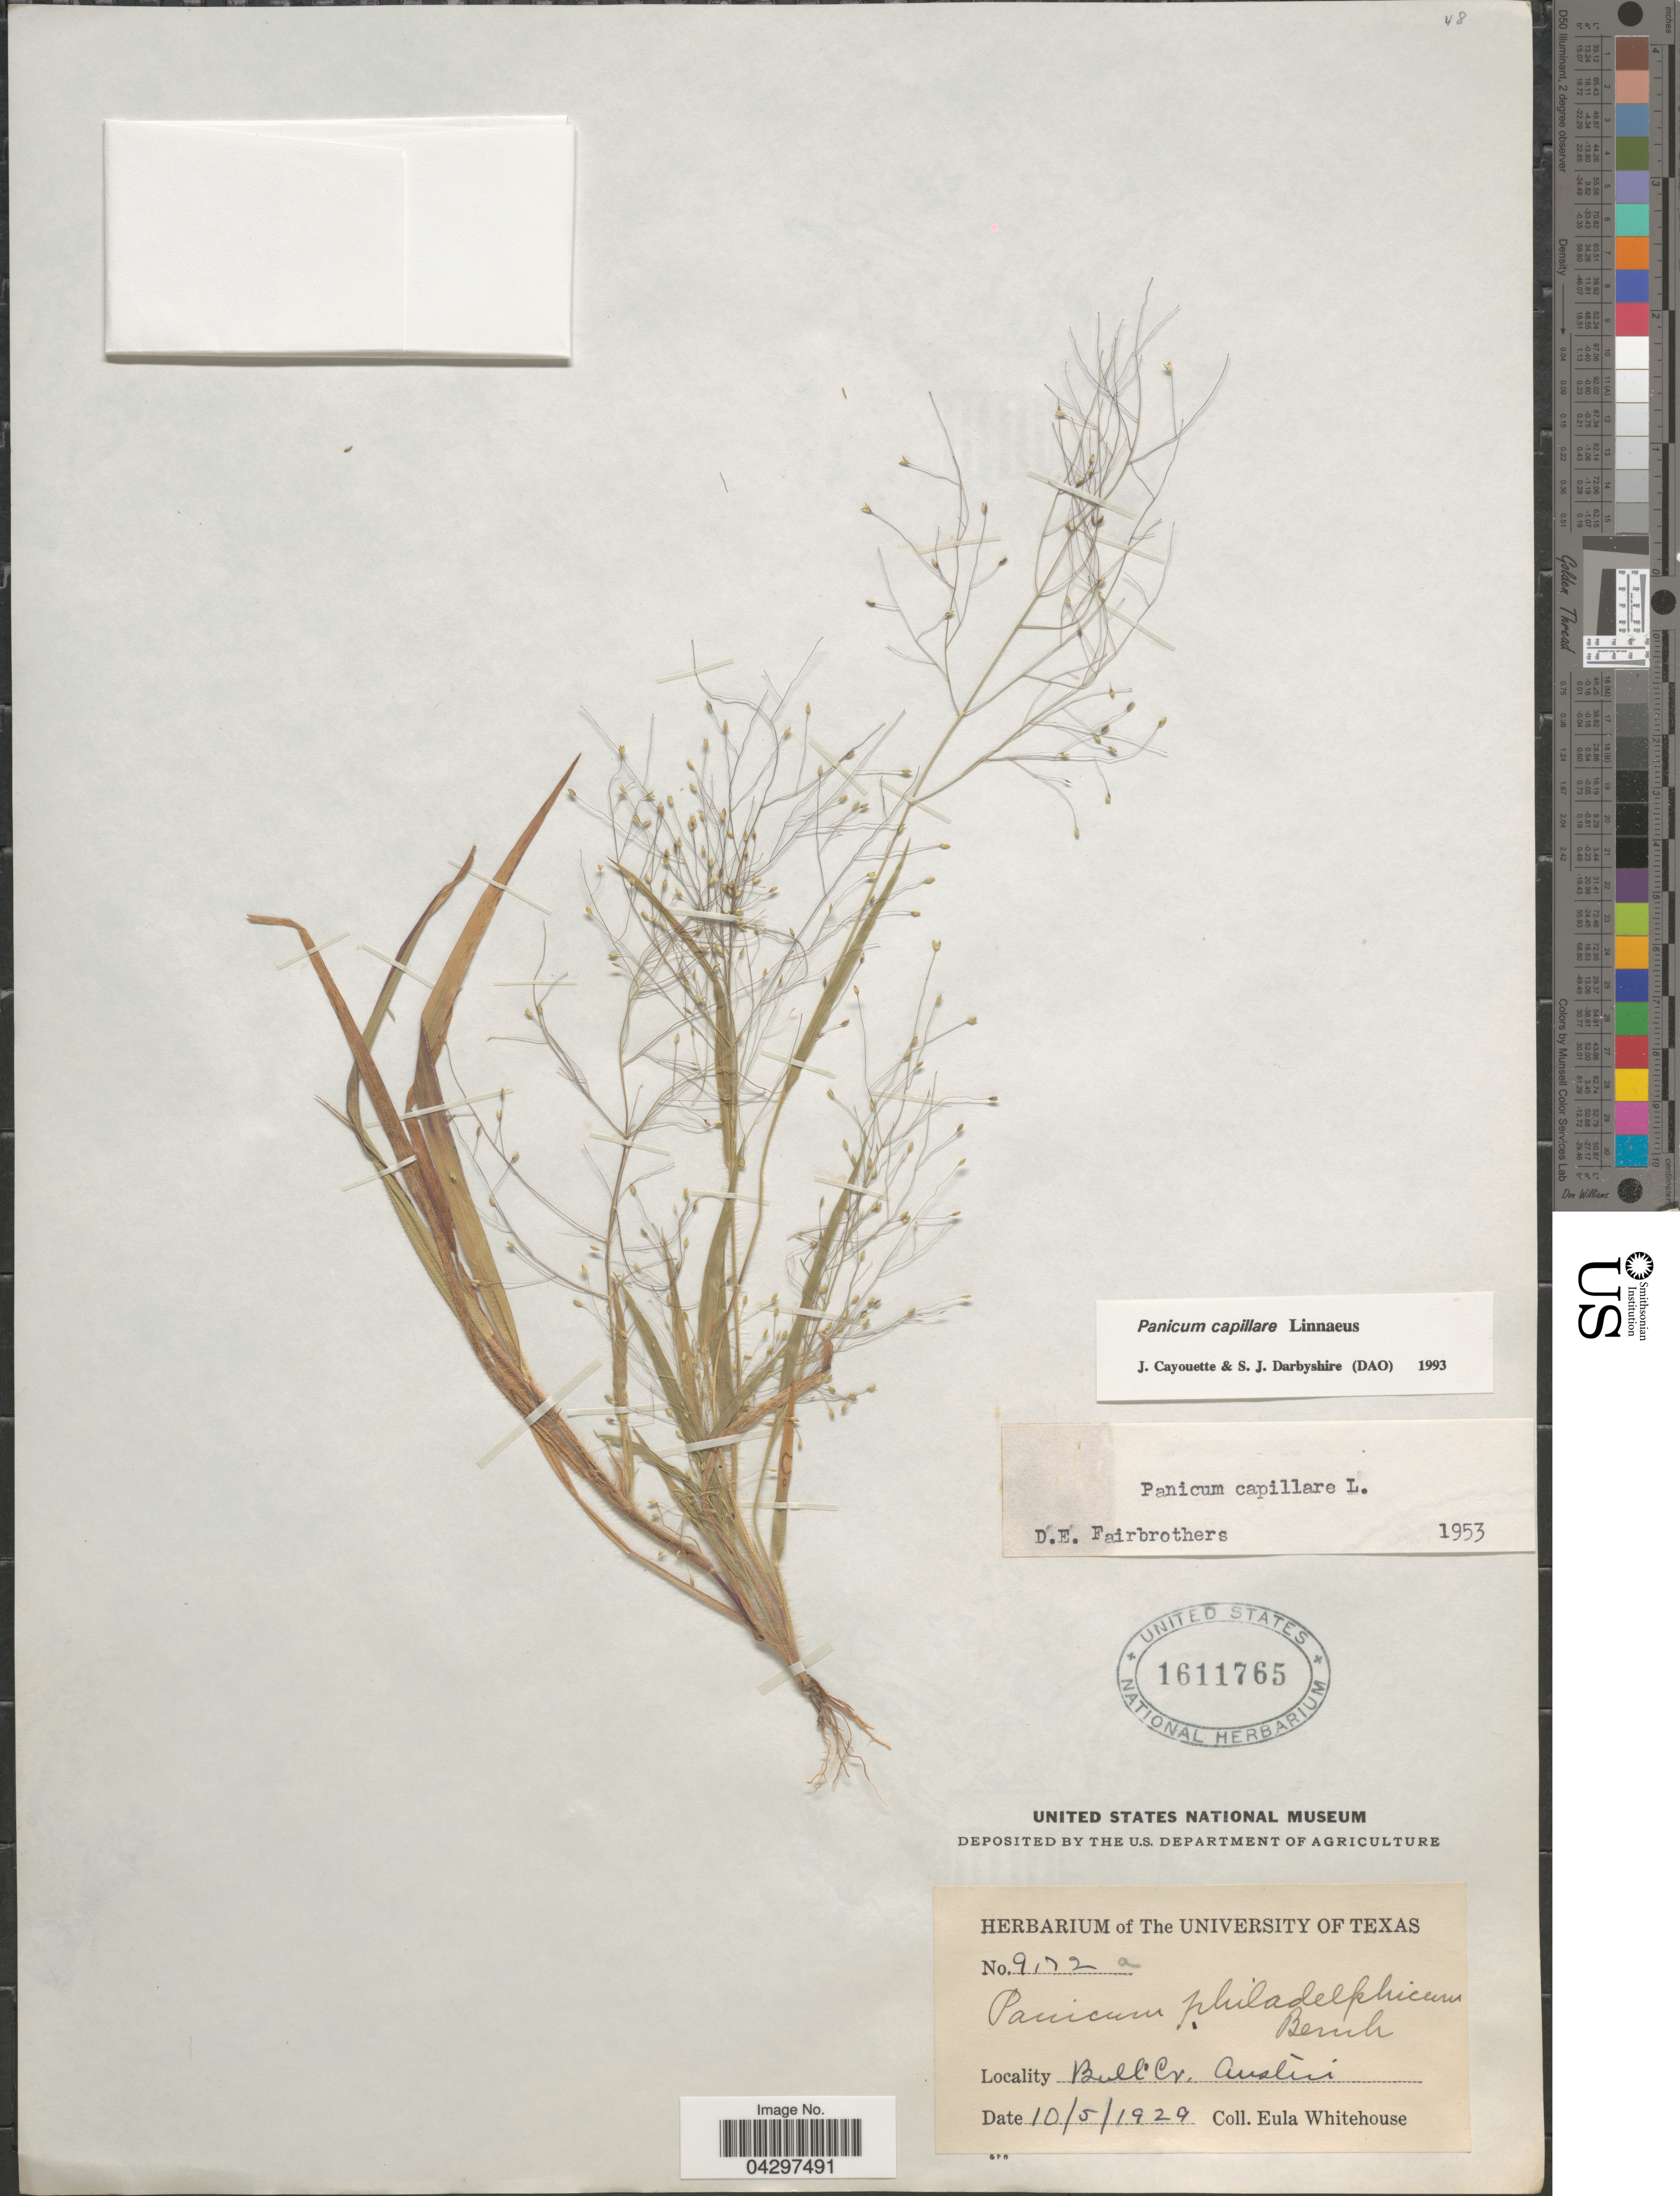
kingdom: Plantae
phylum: Tracheophyta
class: Liliopsida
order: Poales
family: Poaceae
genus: Panicum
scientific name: Panicum capillare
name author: L.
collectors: E. Whitehouse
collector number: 9172a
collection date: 1929-10-05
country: United States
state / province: Texas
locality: Bull Cr. Austin.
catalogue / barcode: US 1611765